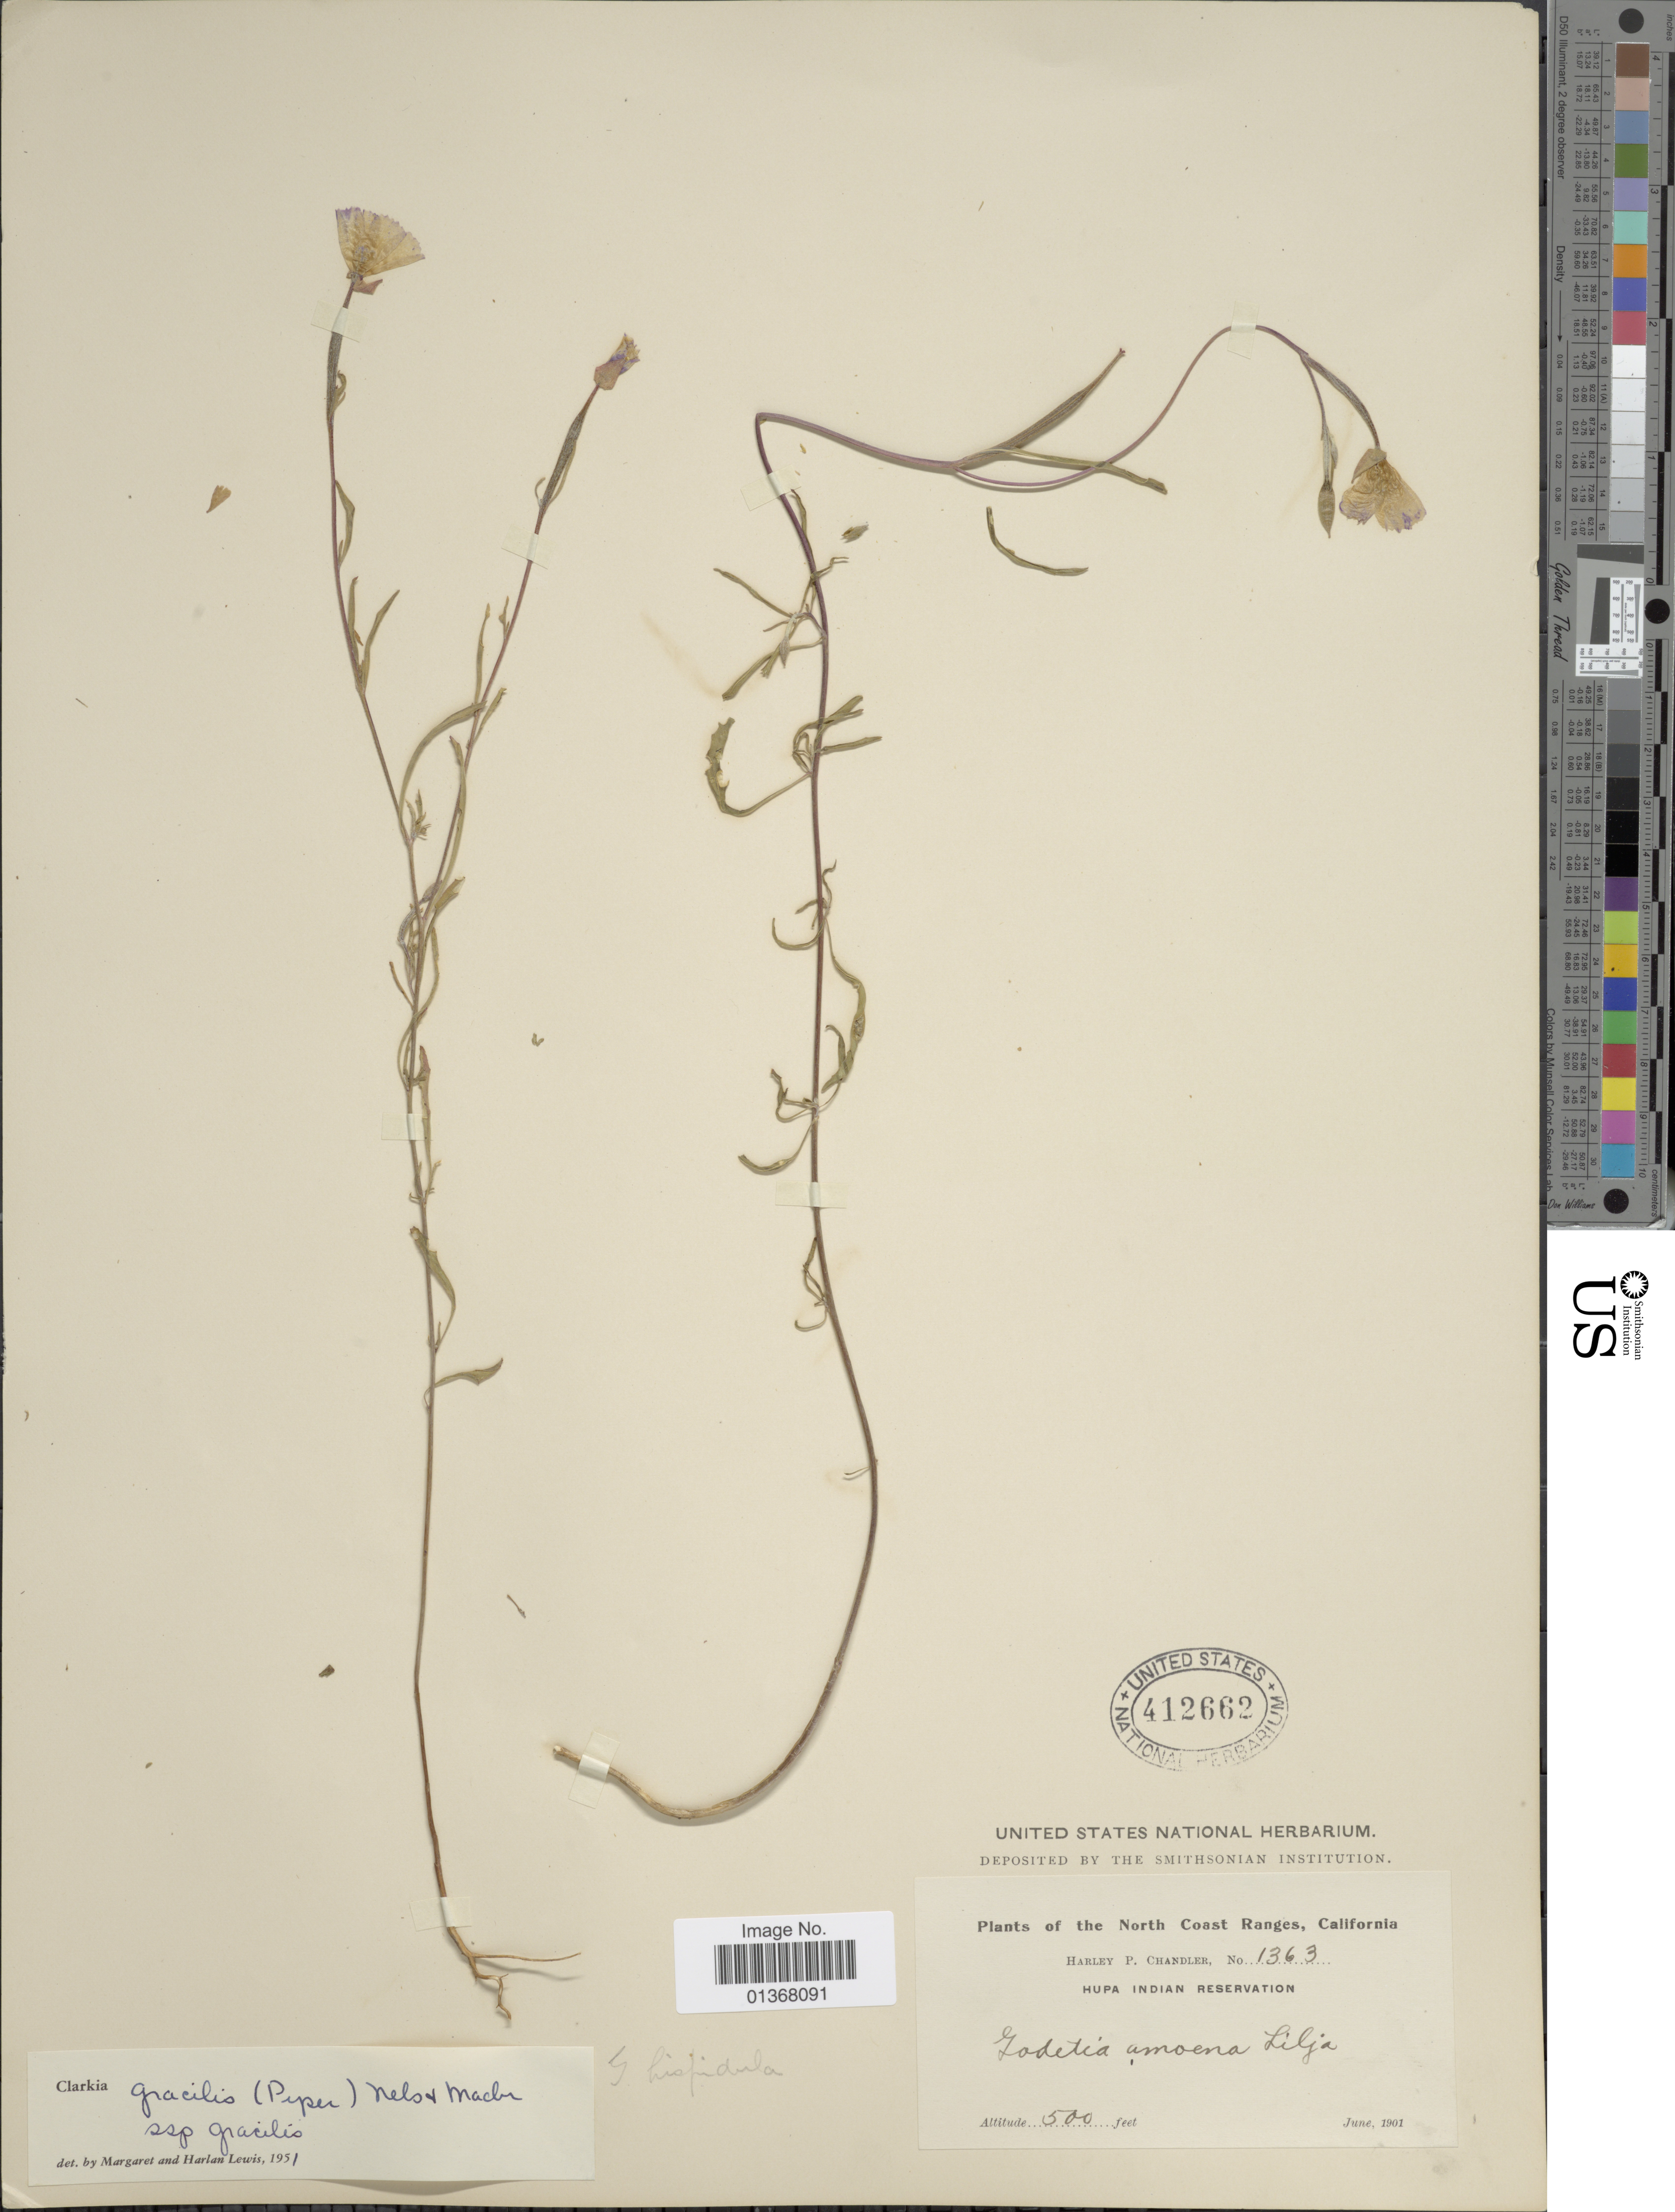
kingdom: Plantae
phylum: Tracheophyta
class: Magnoliopsida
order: Myrtales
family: Onagraceae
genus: Clarkia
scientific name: Clarkia gracilis subsp. gracilis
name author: (Piper) A. Nelson & J.F. Macbr.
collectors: H. Chandler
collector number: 1363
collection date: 1901-06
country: United States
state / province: California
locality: North Coast Ranges, Hupa Indian Reservation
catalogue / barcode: US 412662